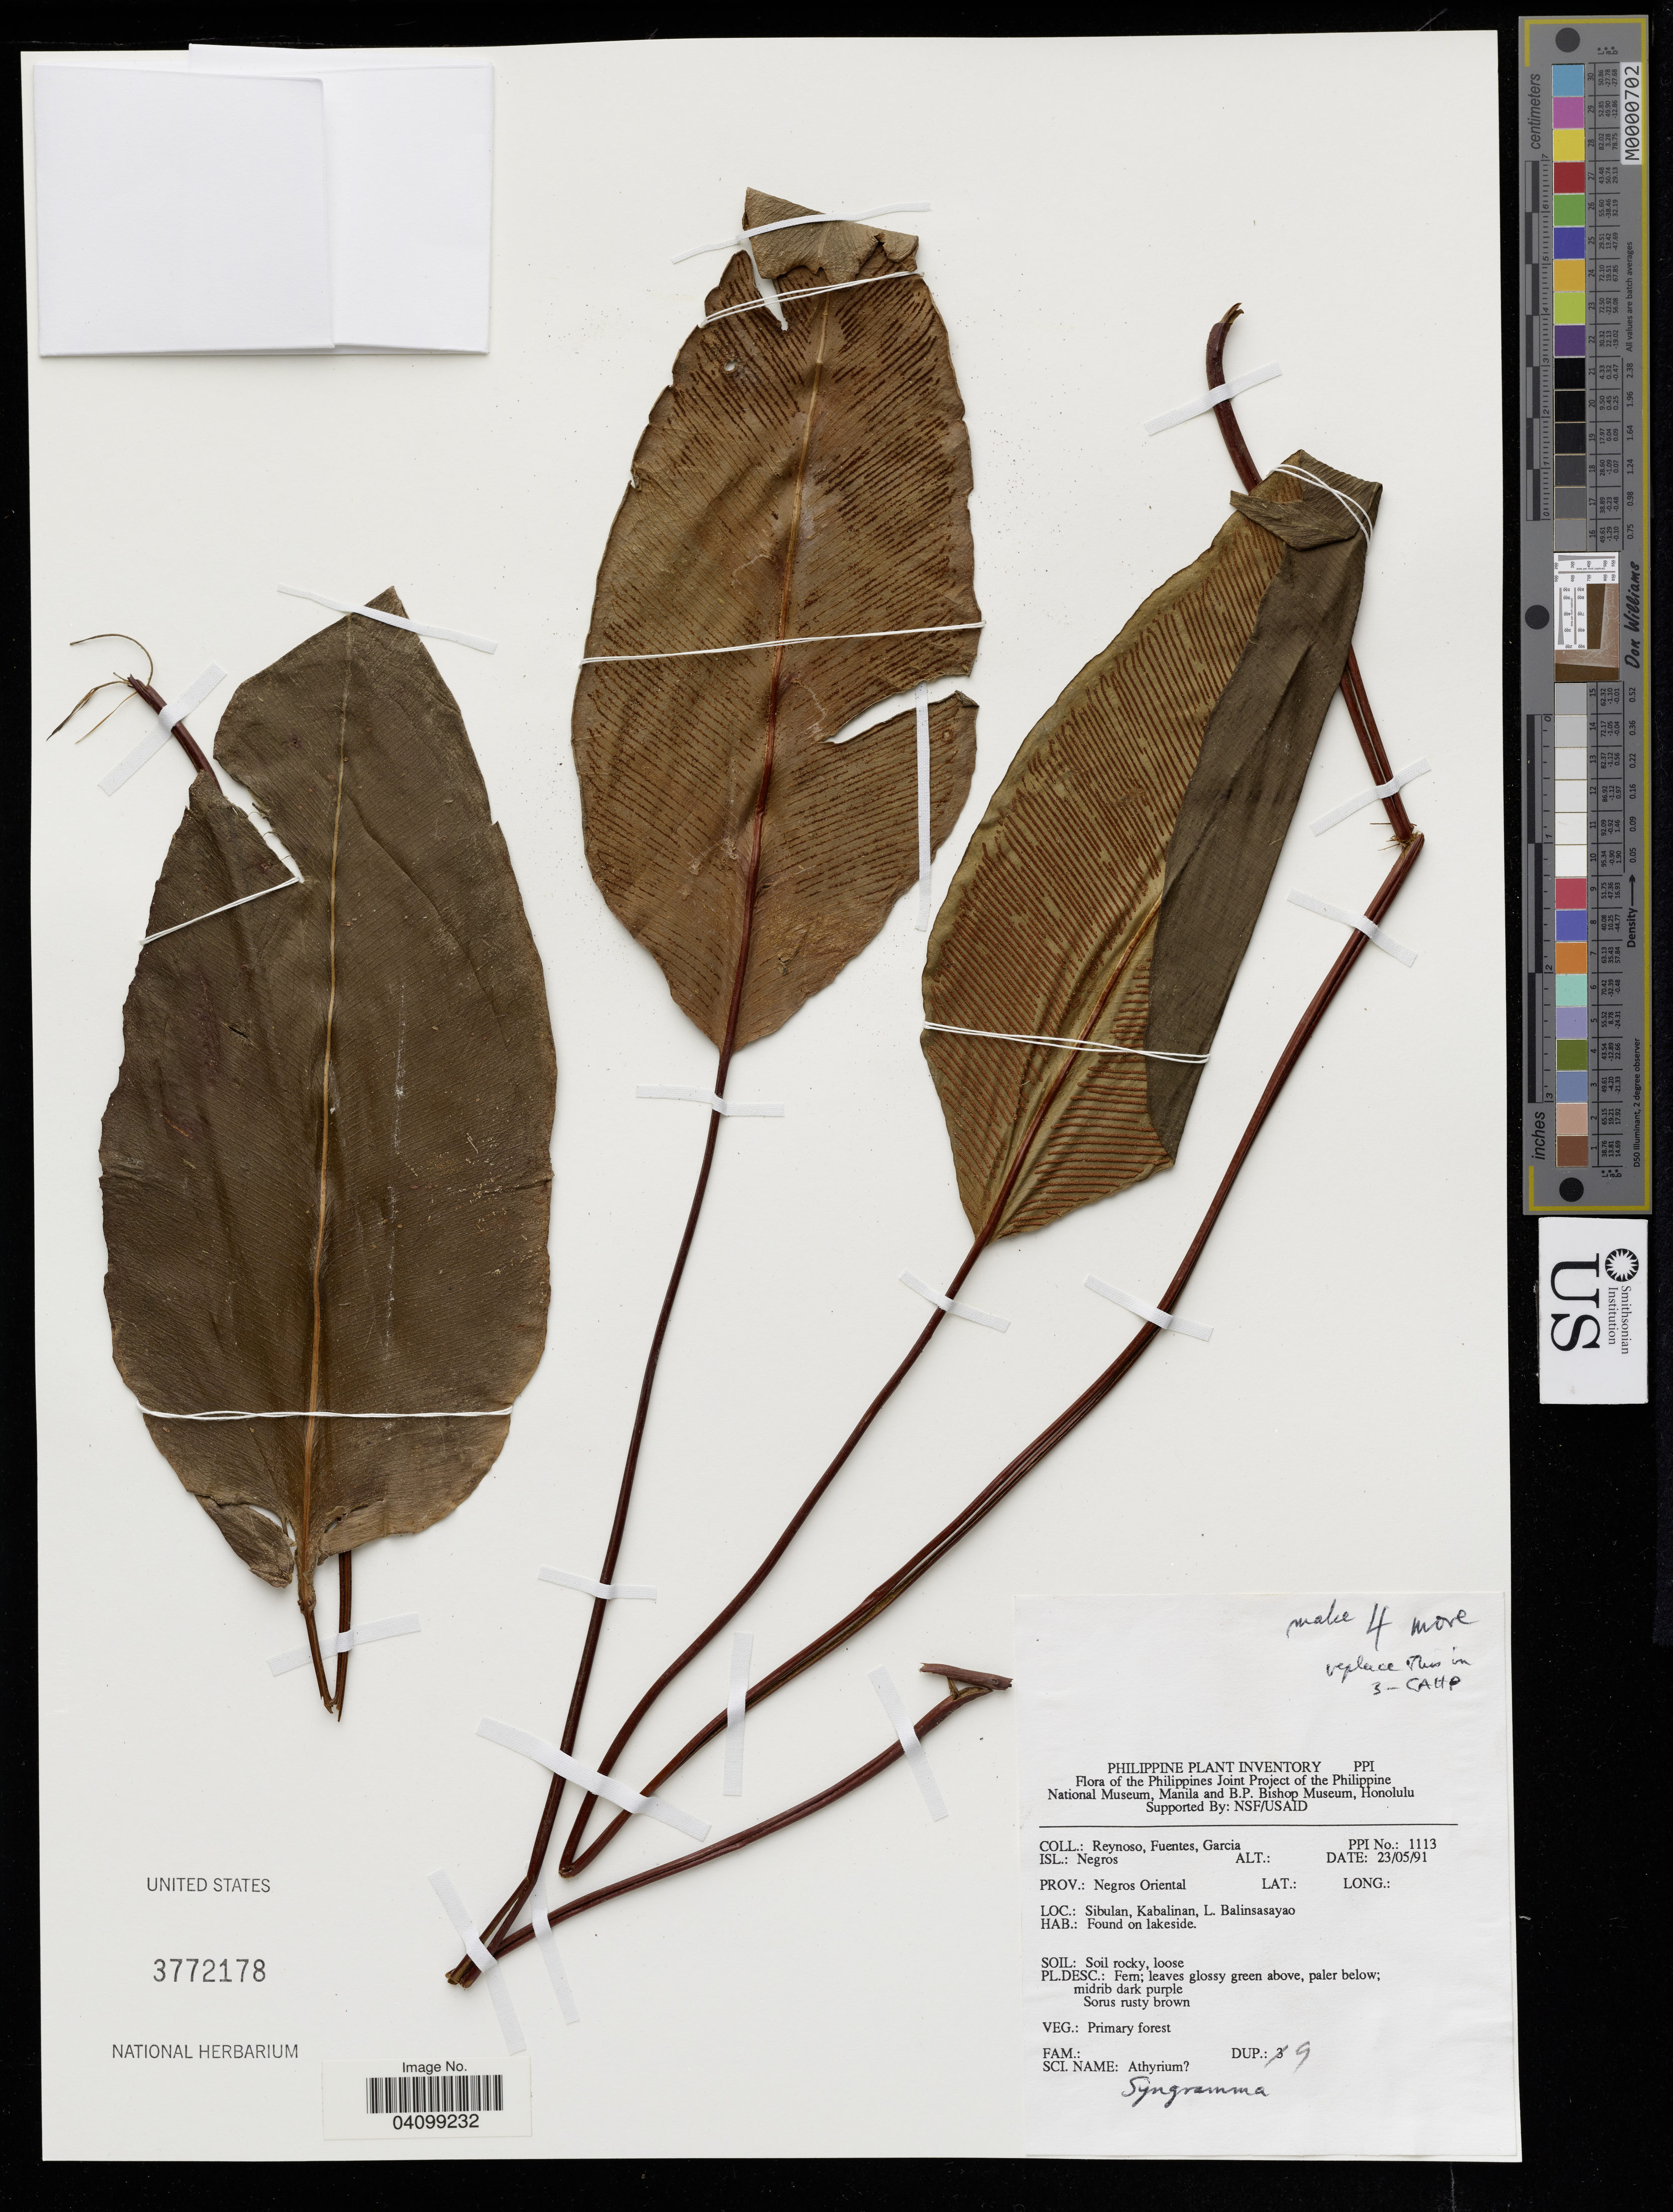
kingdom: Plantae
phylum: Tracheophyta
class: Polypodiopsida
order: Polypodiales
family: Pteridaceae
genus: Syngramma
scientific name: Syngramma sp.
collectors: E. Reynoso, -. Fuentes & H. Garcia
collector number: PPI 1113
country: Philippines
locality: Negros. Negros Oriental. Sibulan, Kabalinan, L. Balinsasayao.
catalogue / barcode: US 3772178